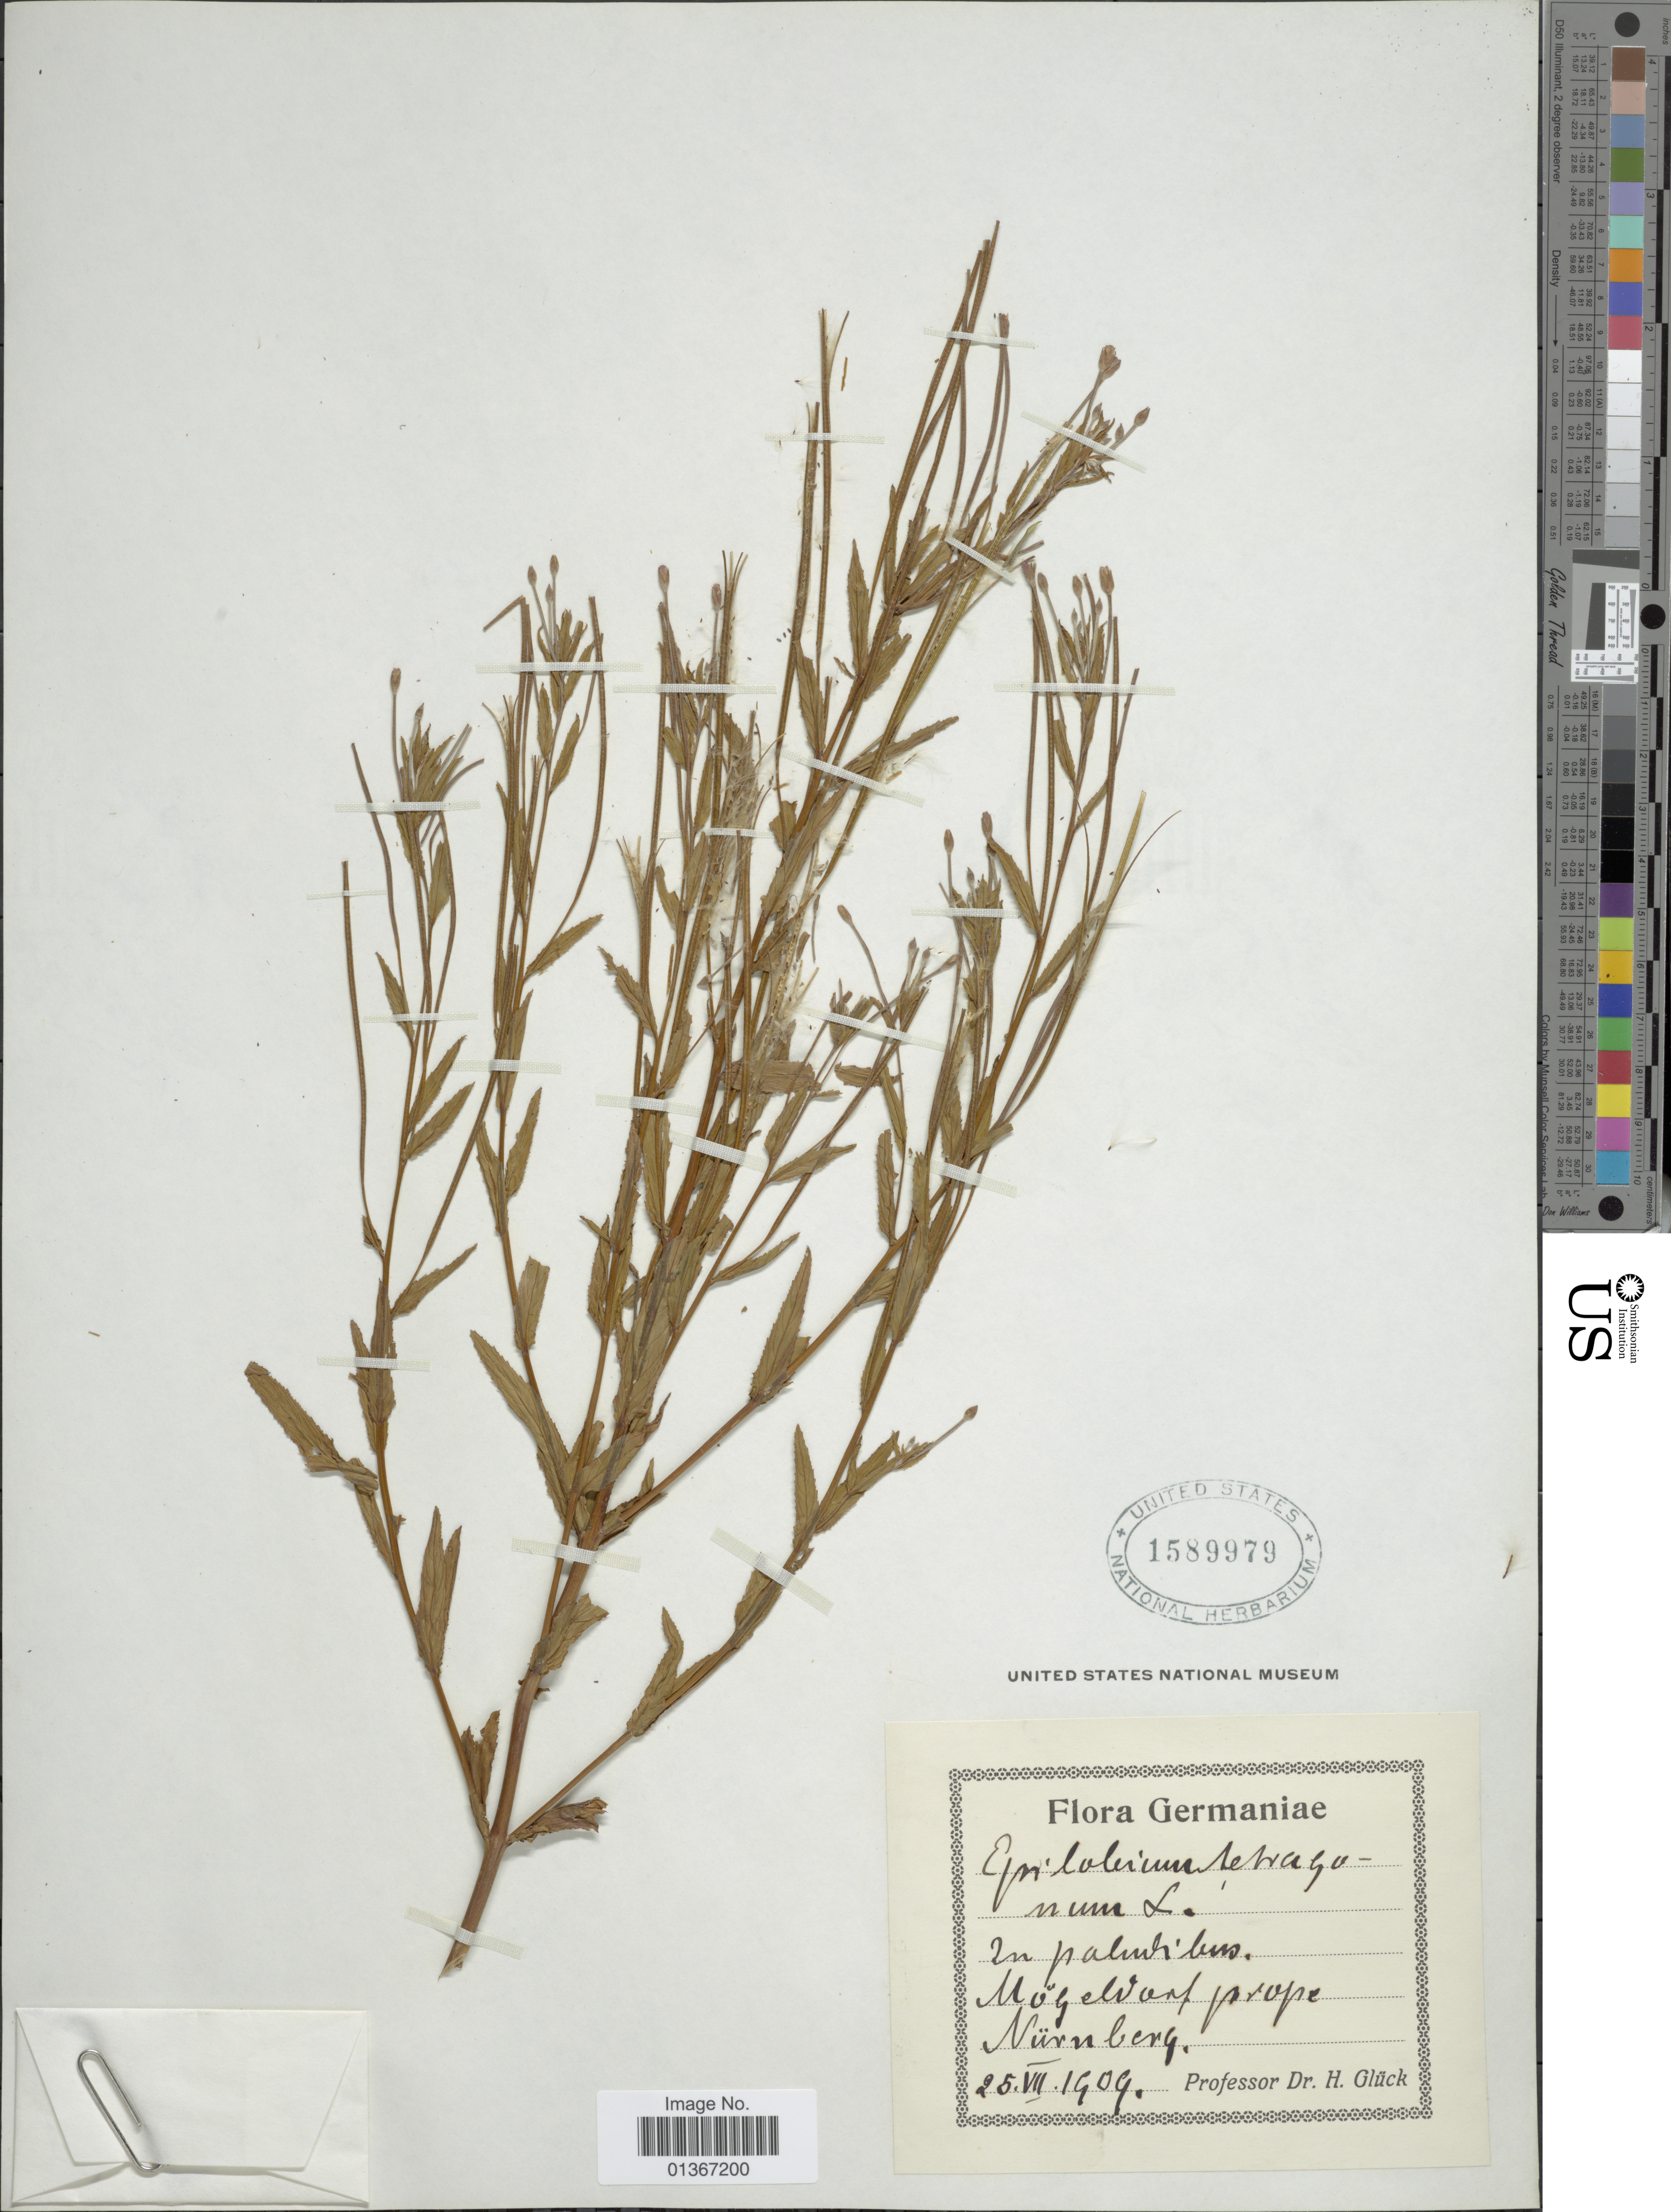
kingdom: Plantae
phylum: Tracheophyta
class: Magnoliopsida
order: Myrtales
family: Onagraceae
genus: Epilobium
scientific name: Epilobium tetragonum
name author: L.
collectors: H. Glück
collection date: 1909-07-25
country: Germany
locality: In paludibus, Mögelvanf prope Nürnberg.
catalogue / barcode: US 1589979